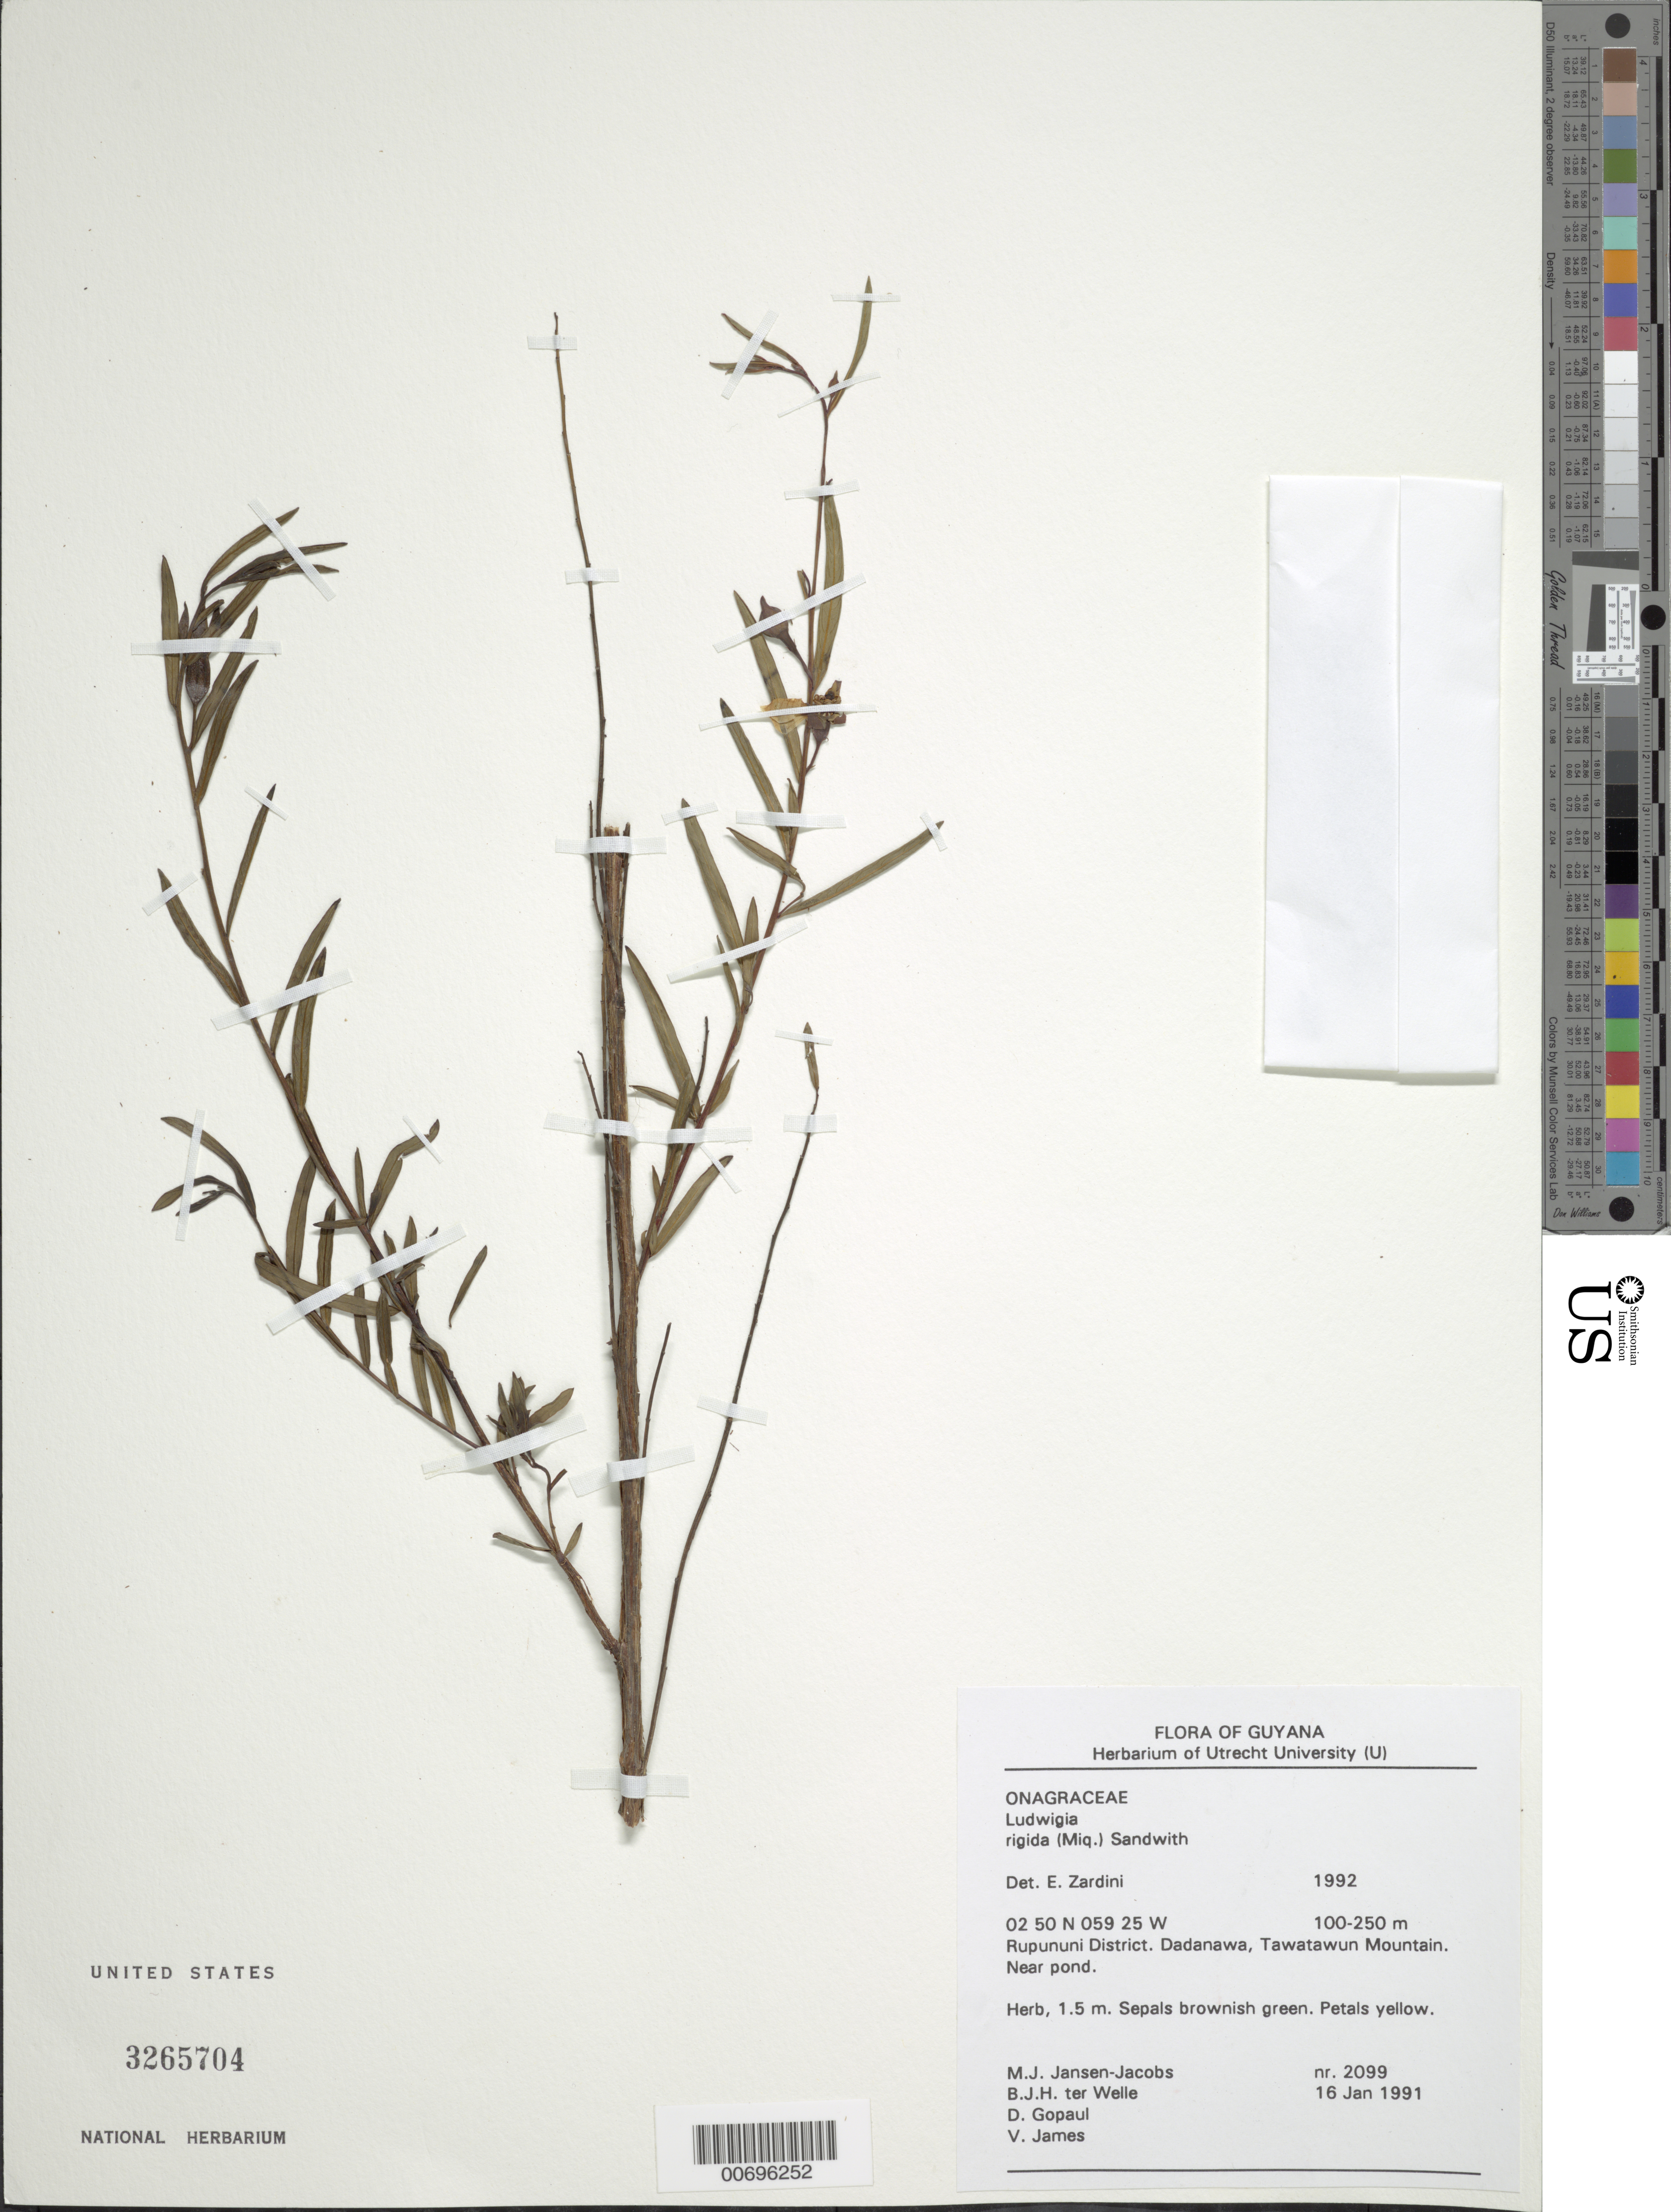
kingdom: Plantae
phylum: Tracheophyta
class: Magnoliopsida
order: Myrtales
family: Onagraceae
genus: Ludwigia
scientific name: Ludwigia rigida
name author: (Miq.) Sandwith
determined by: Zardini, E. M.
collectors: M. J. Jansen-Jacobs, B. Welle, D. Gopaul & V. James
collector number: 2099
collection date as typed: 16-Jan-91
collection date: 1991-01-16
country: Guyana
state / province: U. Takutu-U. Essequibo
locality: Tawatawun Mountain, Dadanawa, Rupununi District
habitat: Near pond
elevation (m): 100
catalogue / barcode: US 3265704